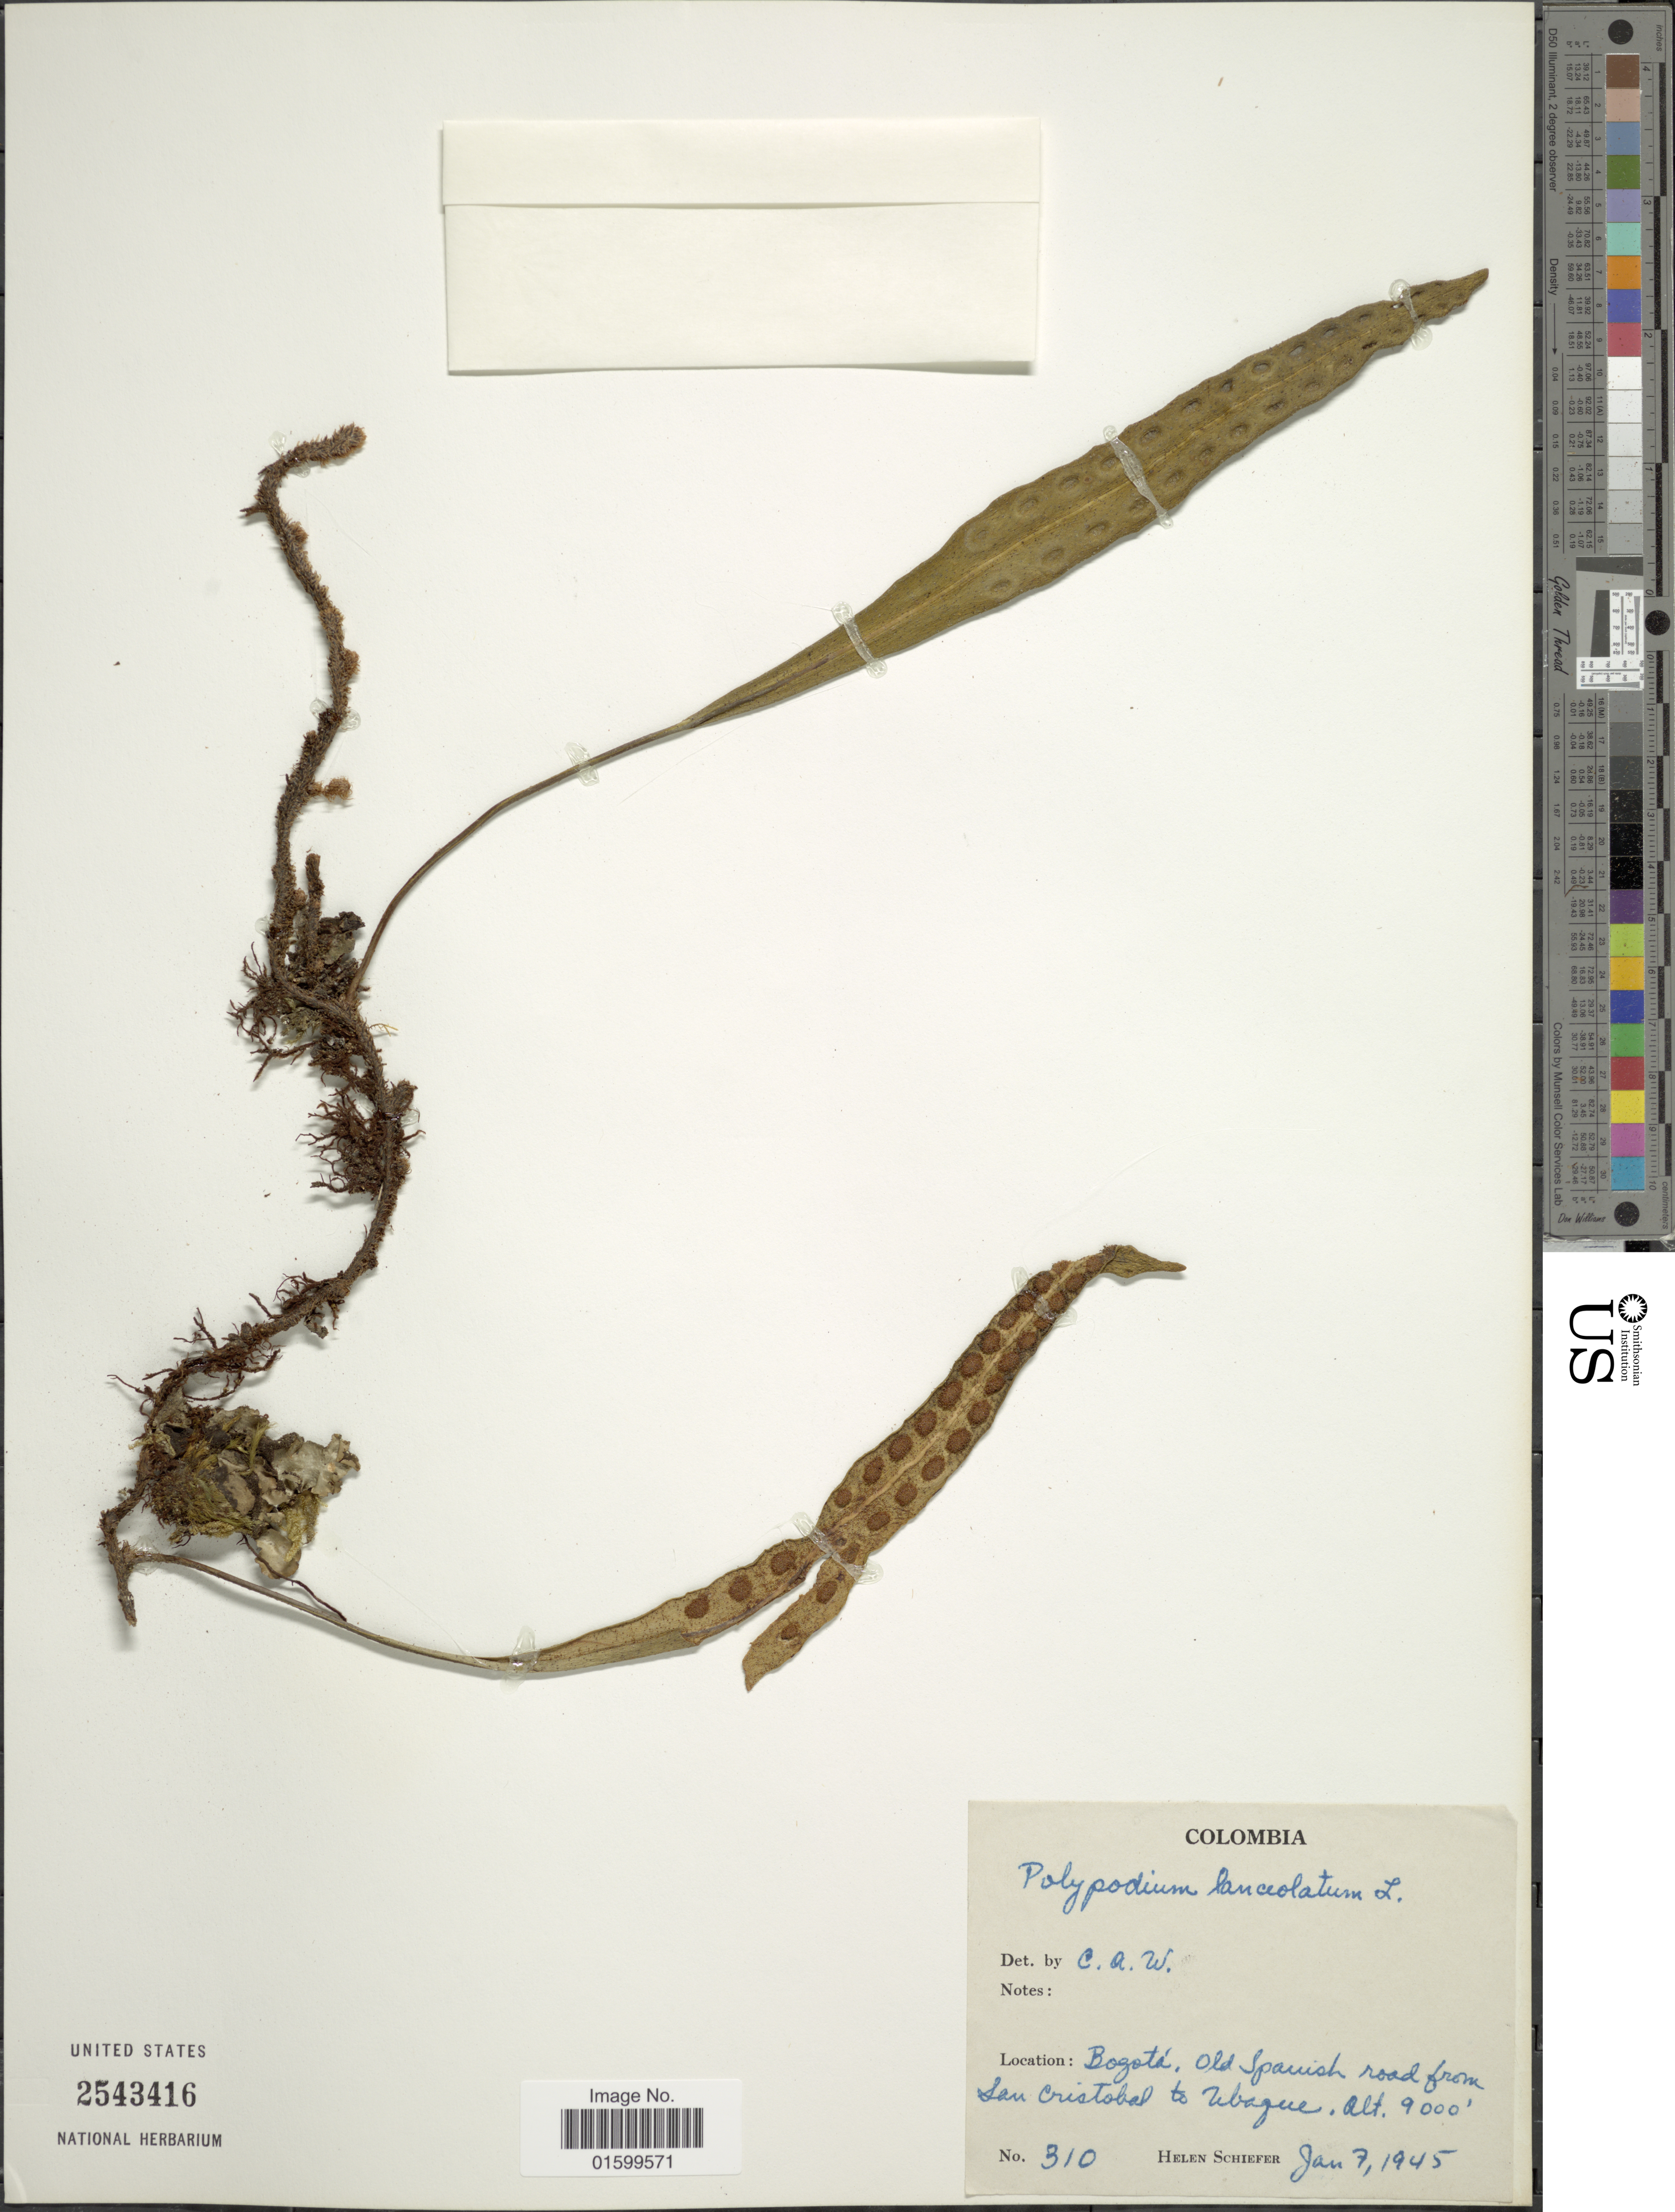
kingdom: Plantae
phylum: Tracheophyta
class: Polypodiopsida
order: Polypodiales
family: Polypodiaceae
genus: Pleopeltis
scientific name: Pleopeltis macrocarpa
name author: (Bory ex Willd.) Kaulf.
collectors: H. Schiefer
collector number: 310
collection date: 1945-01-07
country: Colombia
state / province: Bogota D.C.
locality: Bogota, old spanish road from San Cristobal to Ubague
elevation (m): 2743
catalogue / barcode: US 2543416